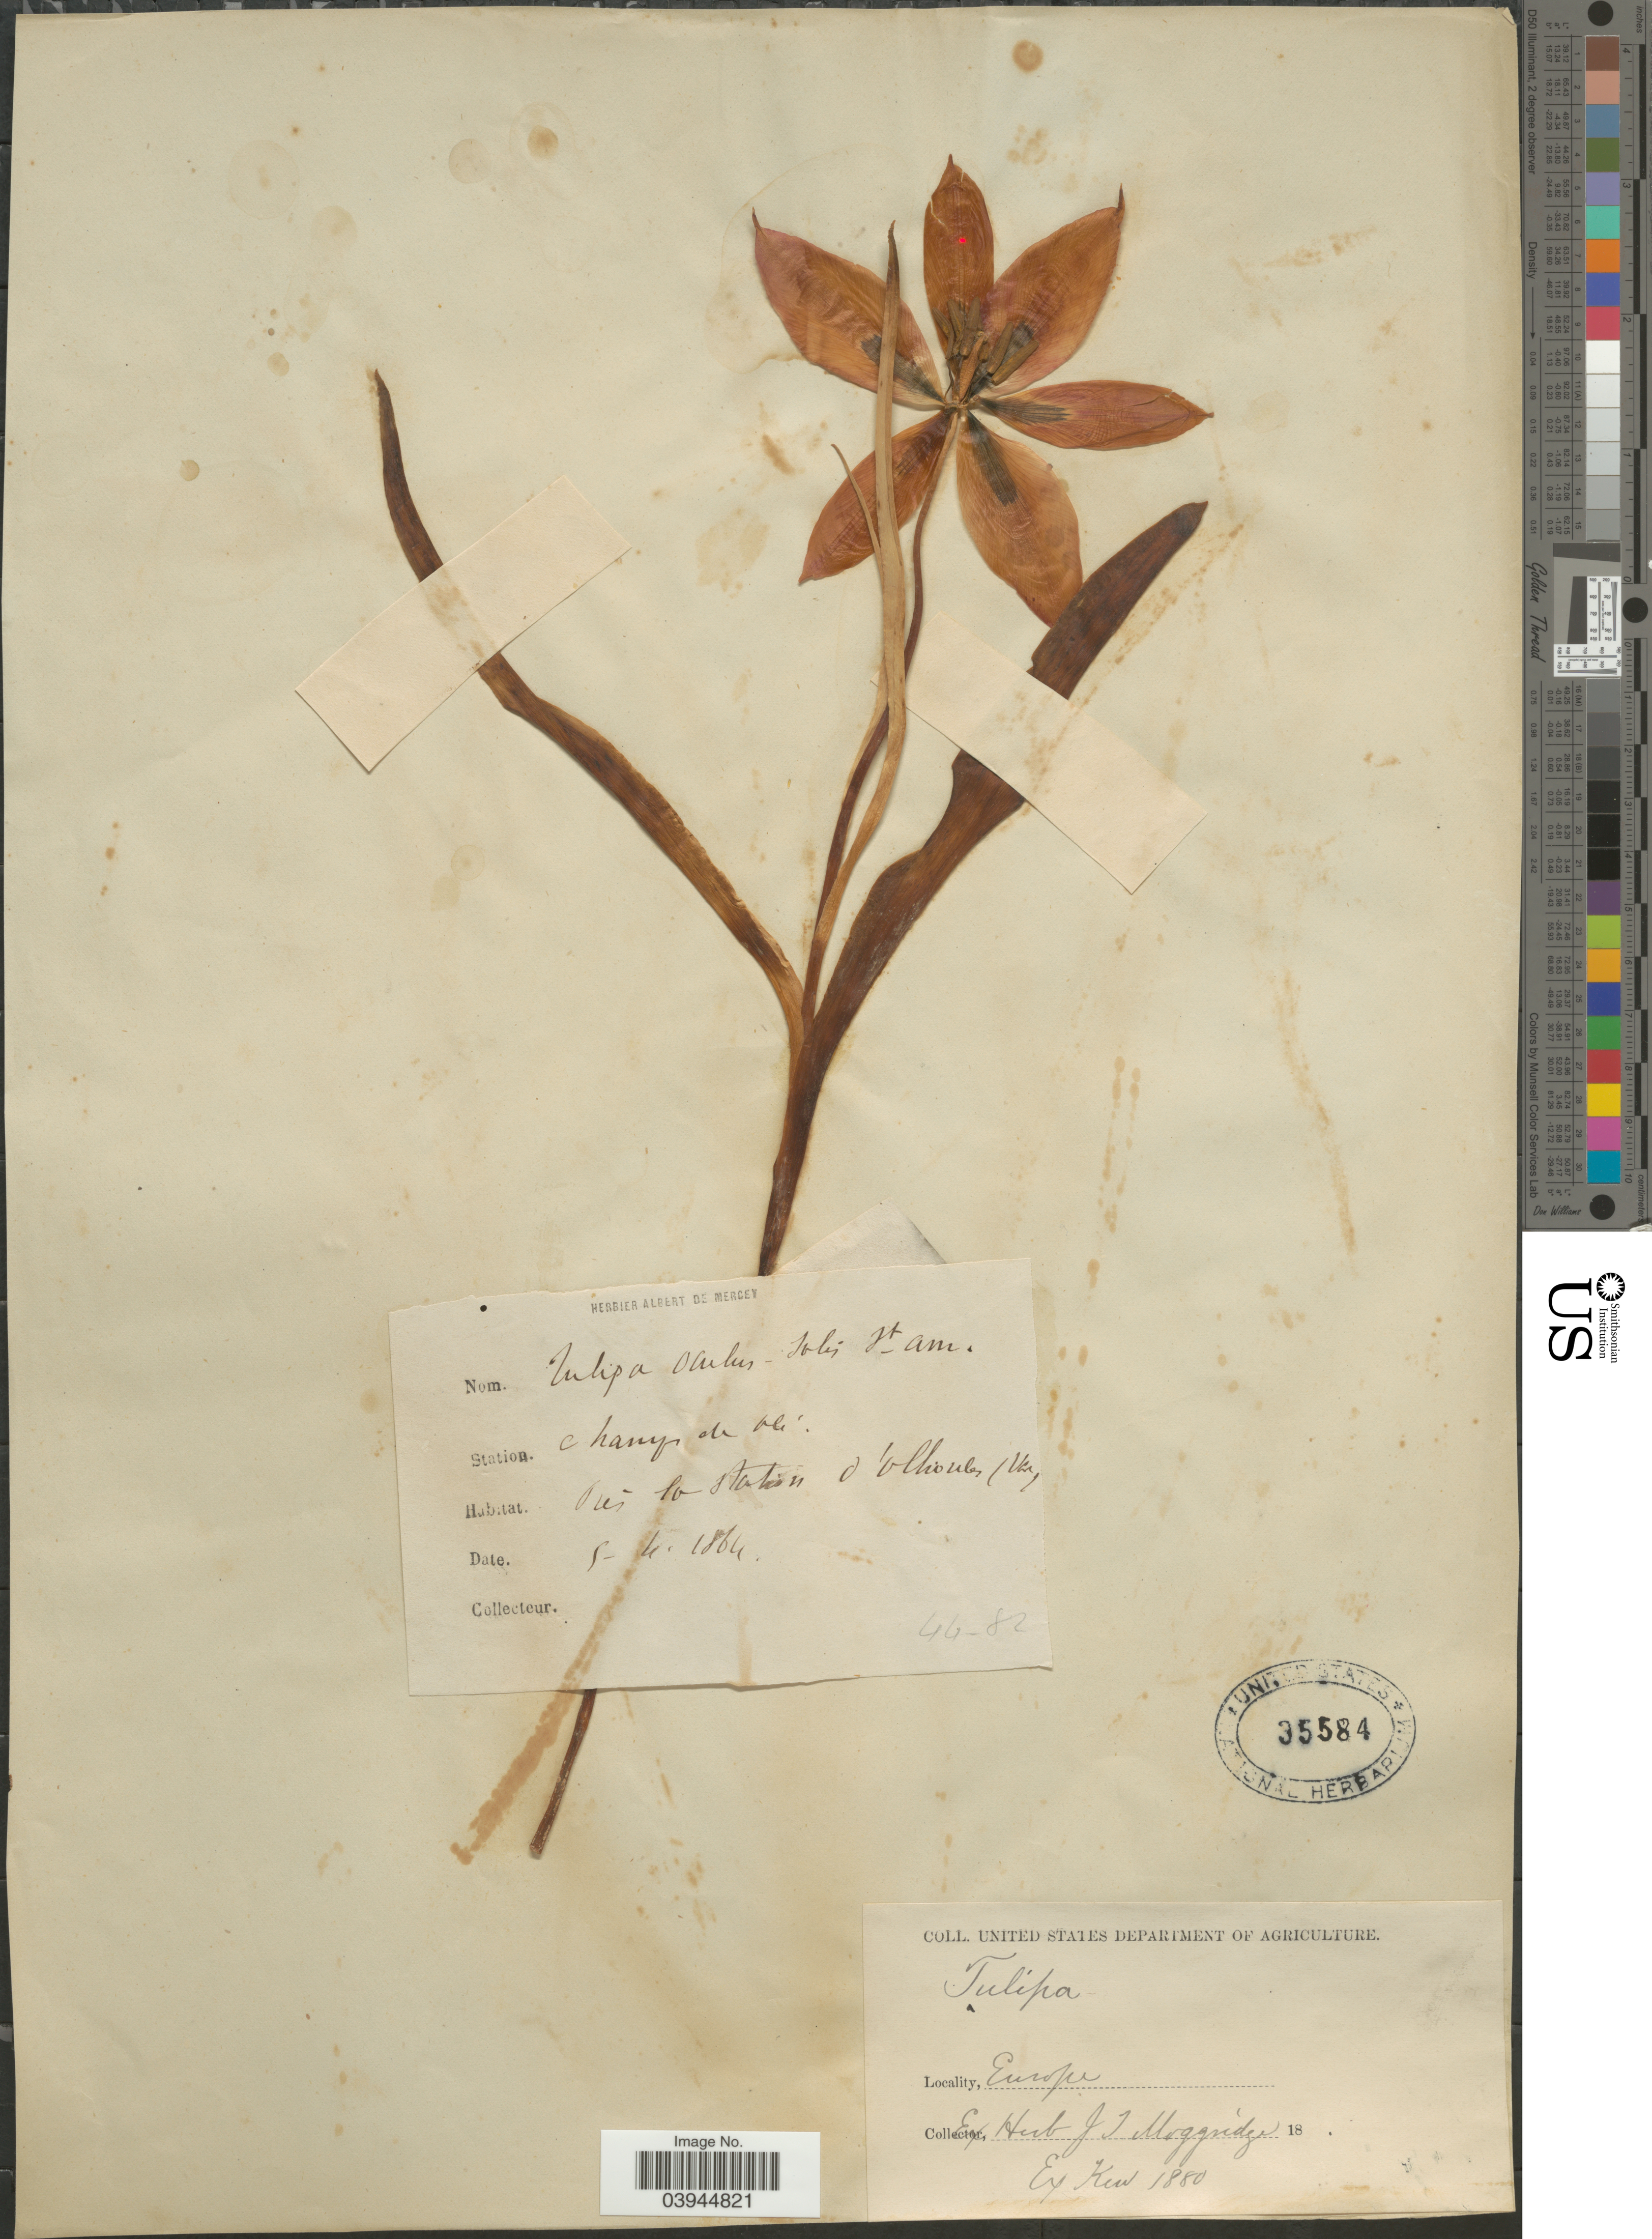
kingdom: Plantae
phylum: Tracheophyta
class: Liliopsida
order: Liliales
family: Liliaceae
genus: Tulipa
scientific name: Tulipa sp.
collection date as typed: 18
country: France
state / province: Provence-Alpes-Côte d'Azur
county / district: Var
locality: Europe. Station champs de blé. Prés la station d'ollieules (Var).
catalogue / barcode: US 35584